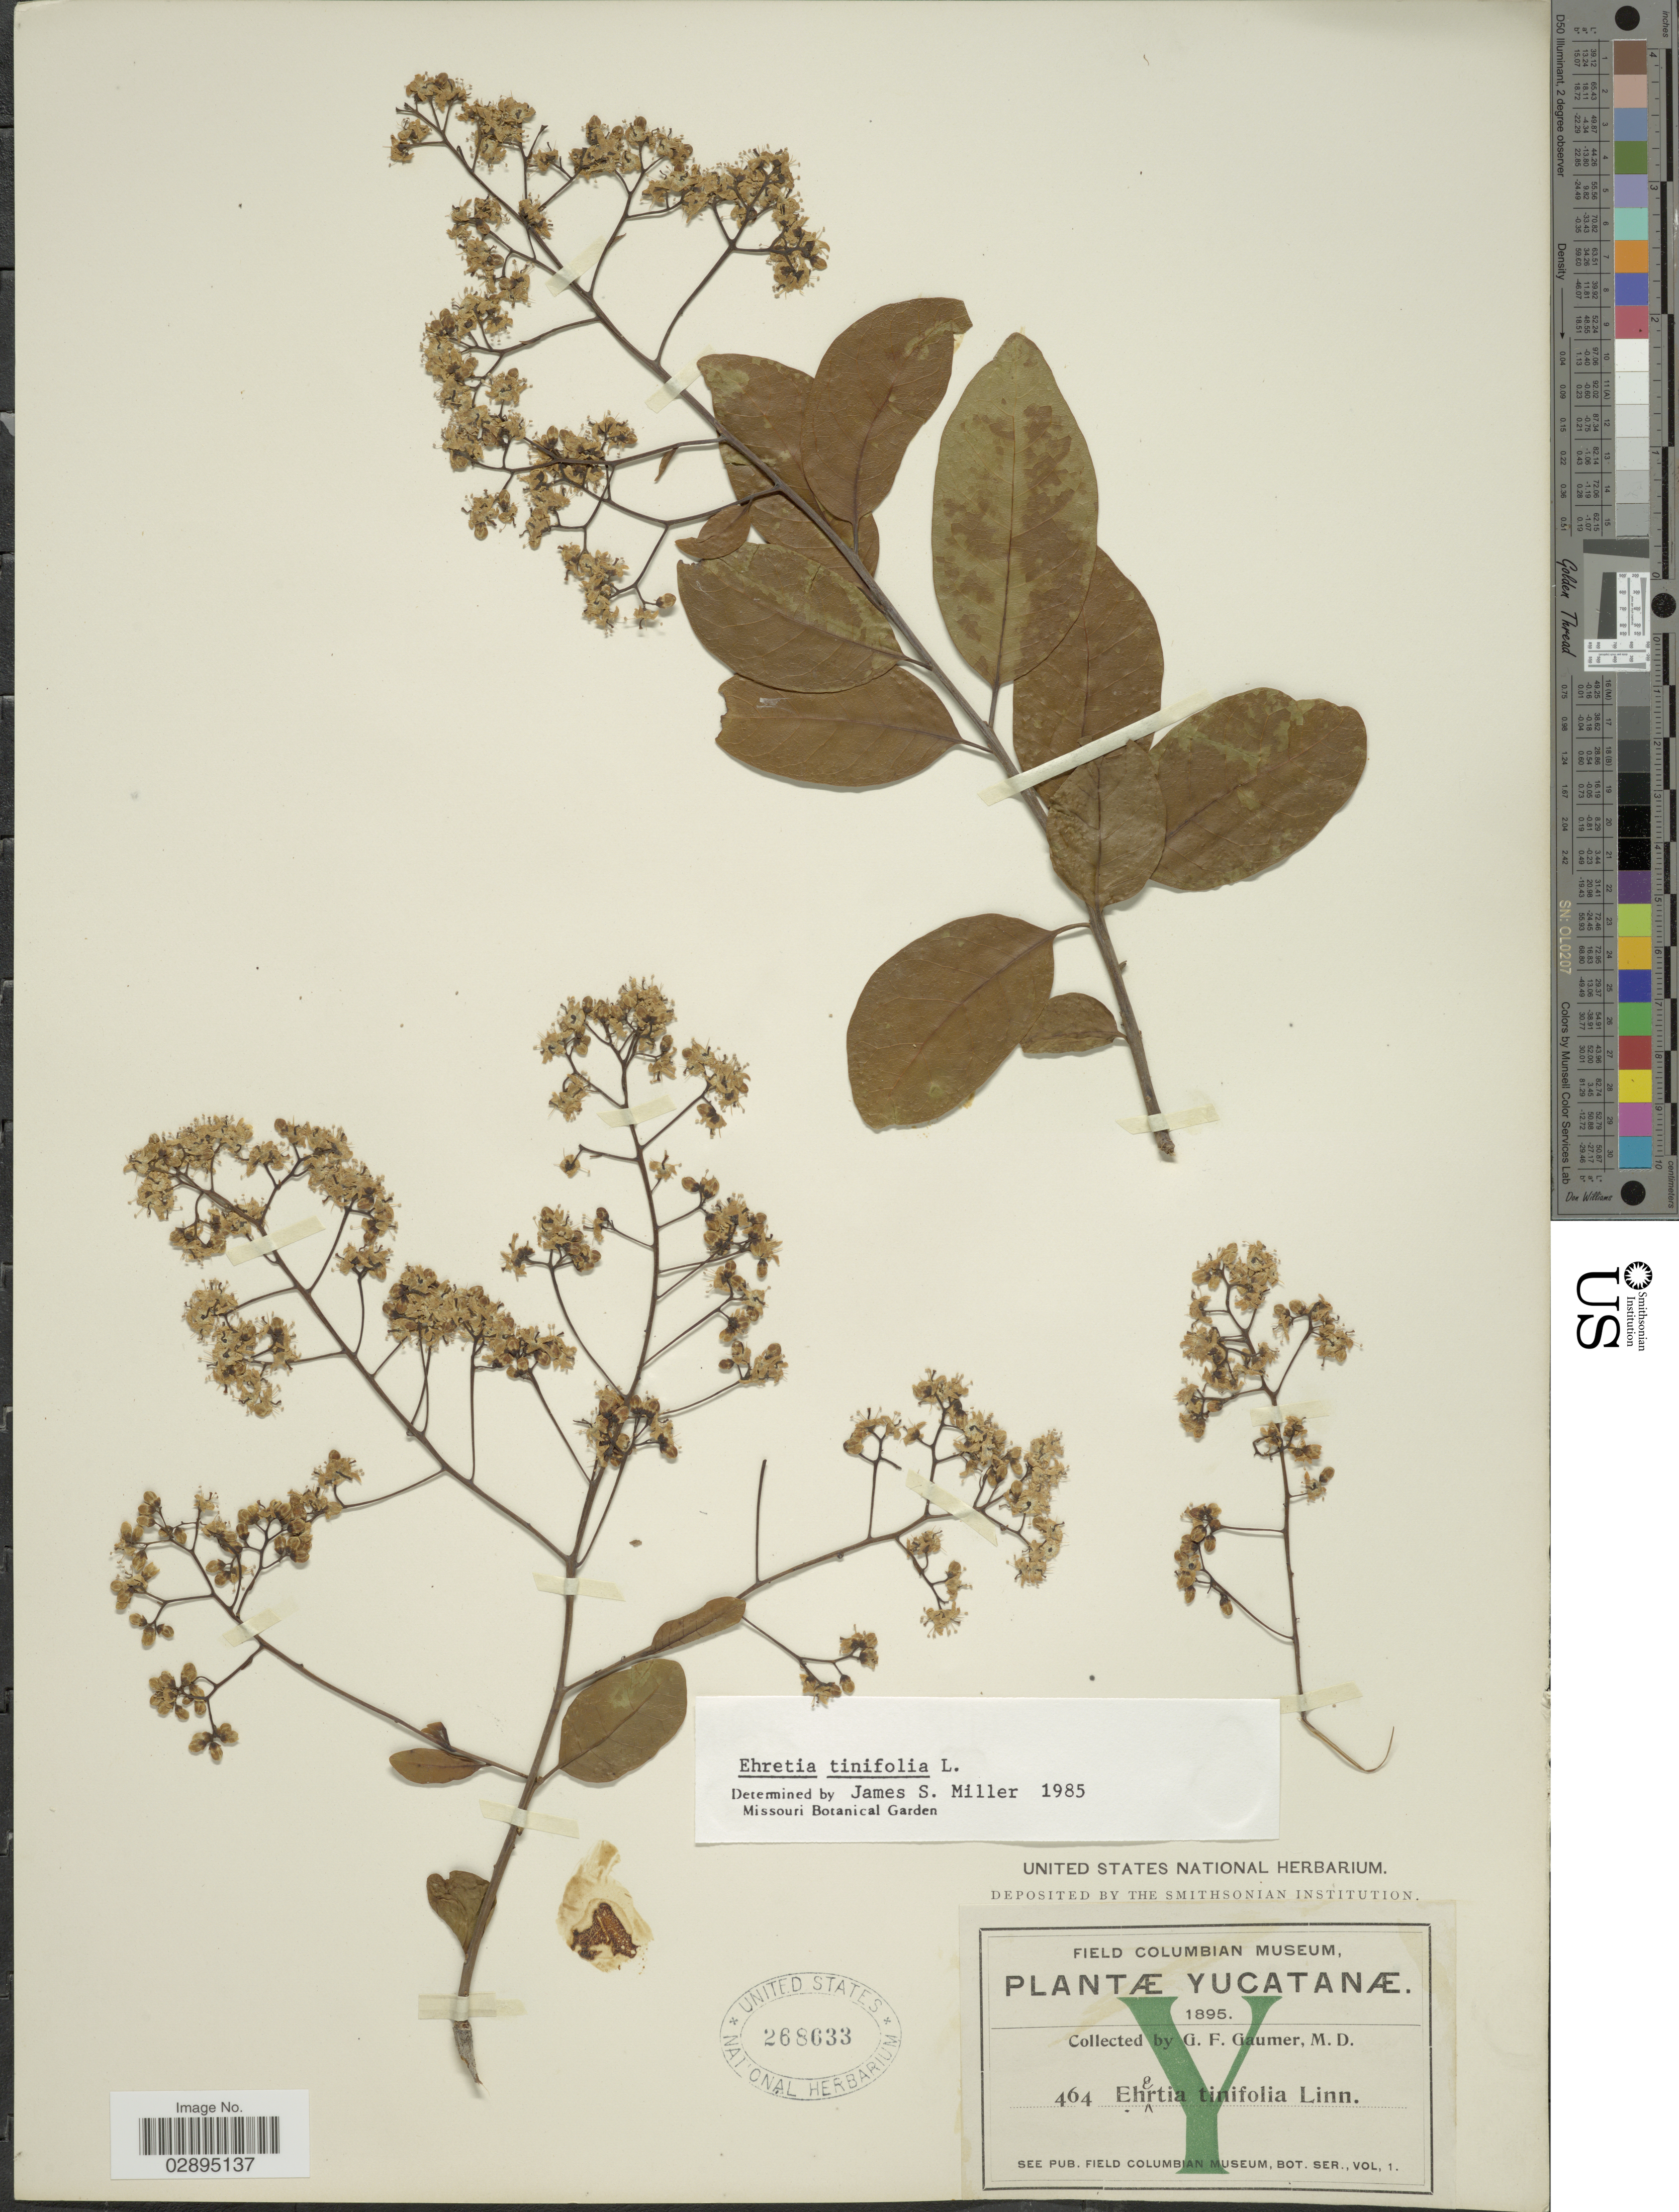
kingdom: Plantae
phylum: Tracheophyta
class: Magnoliopsida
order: Boraginales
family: Ehretiaceae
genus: Ehretia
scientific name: Ehretia tinifolia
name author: L.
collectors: G. F. Gaumer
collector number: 464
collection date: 1895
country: Mexico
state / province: Yucatán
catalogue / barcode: US 268633